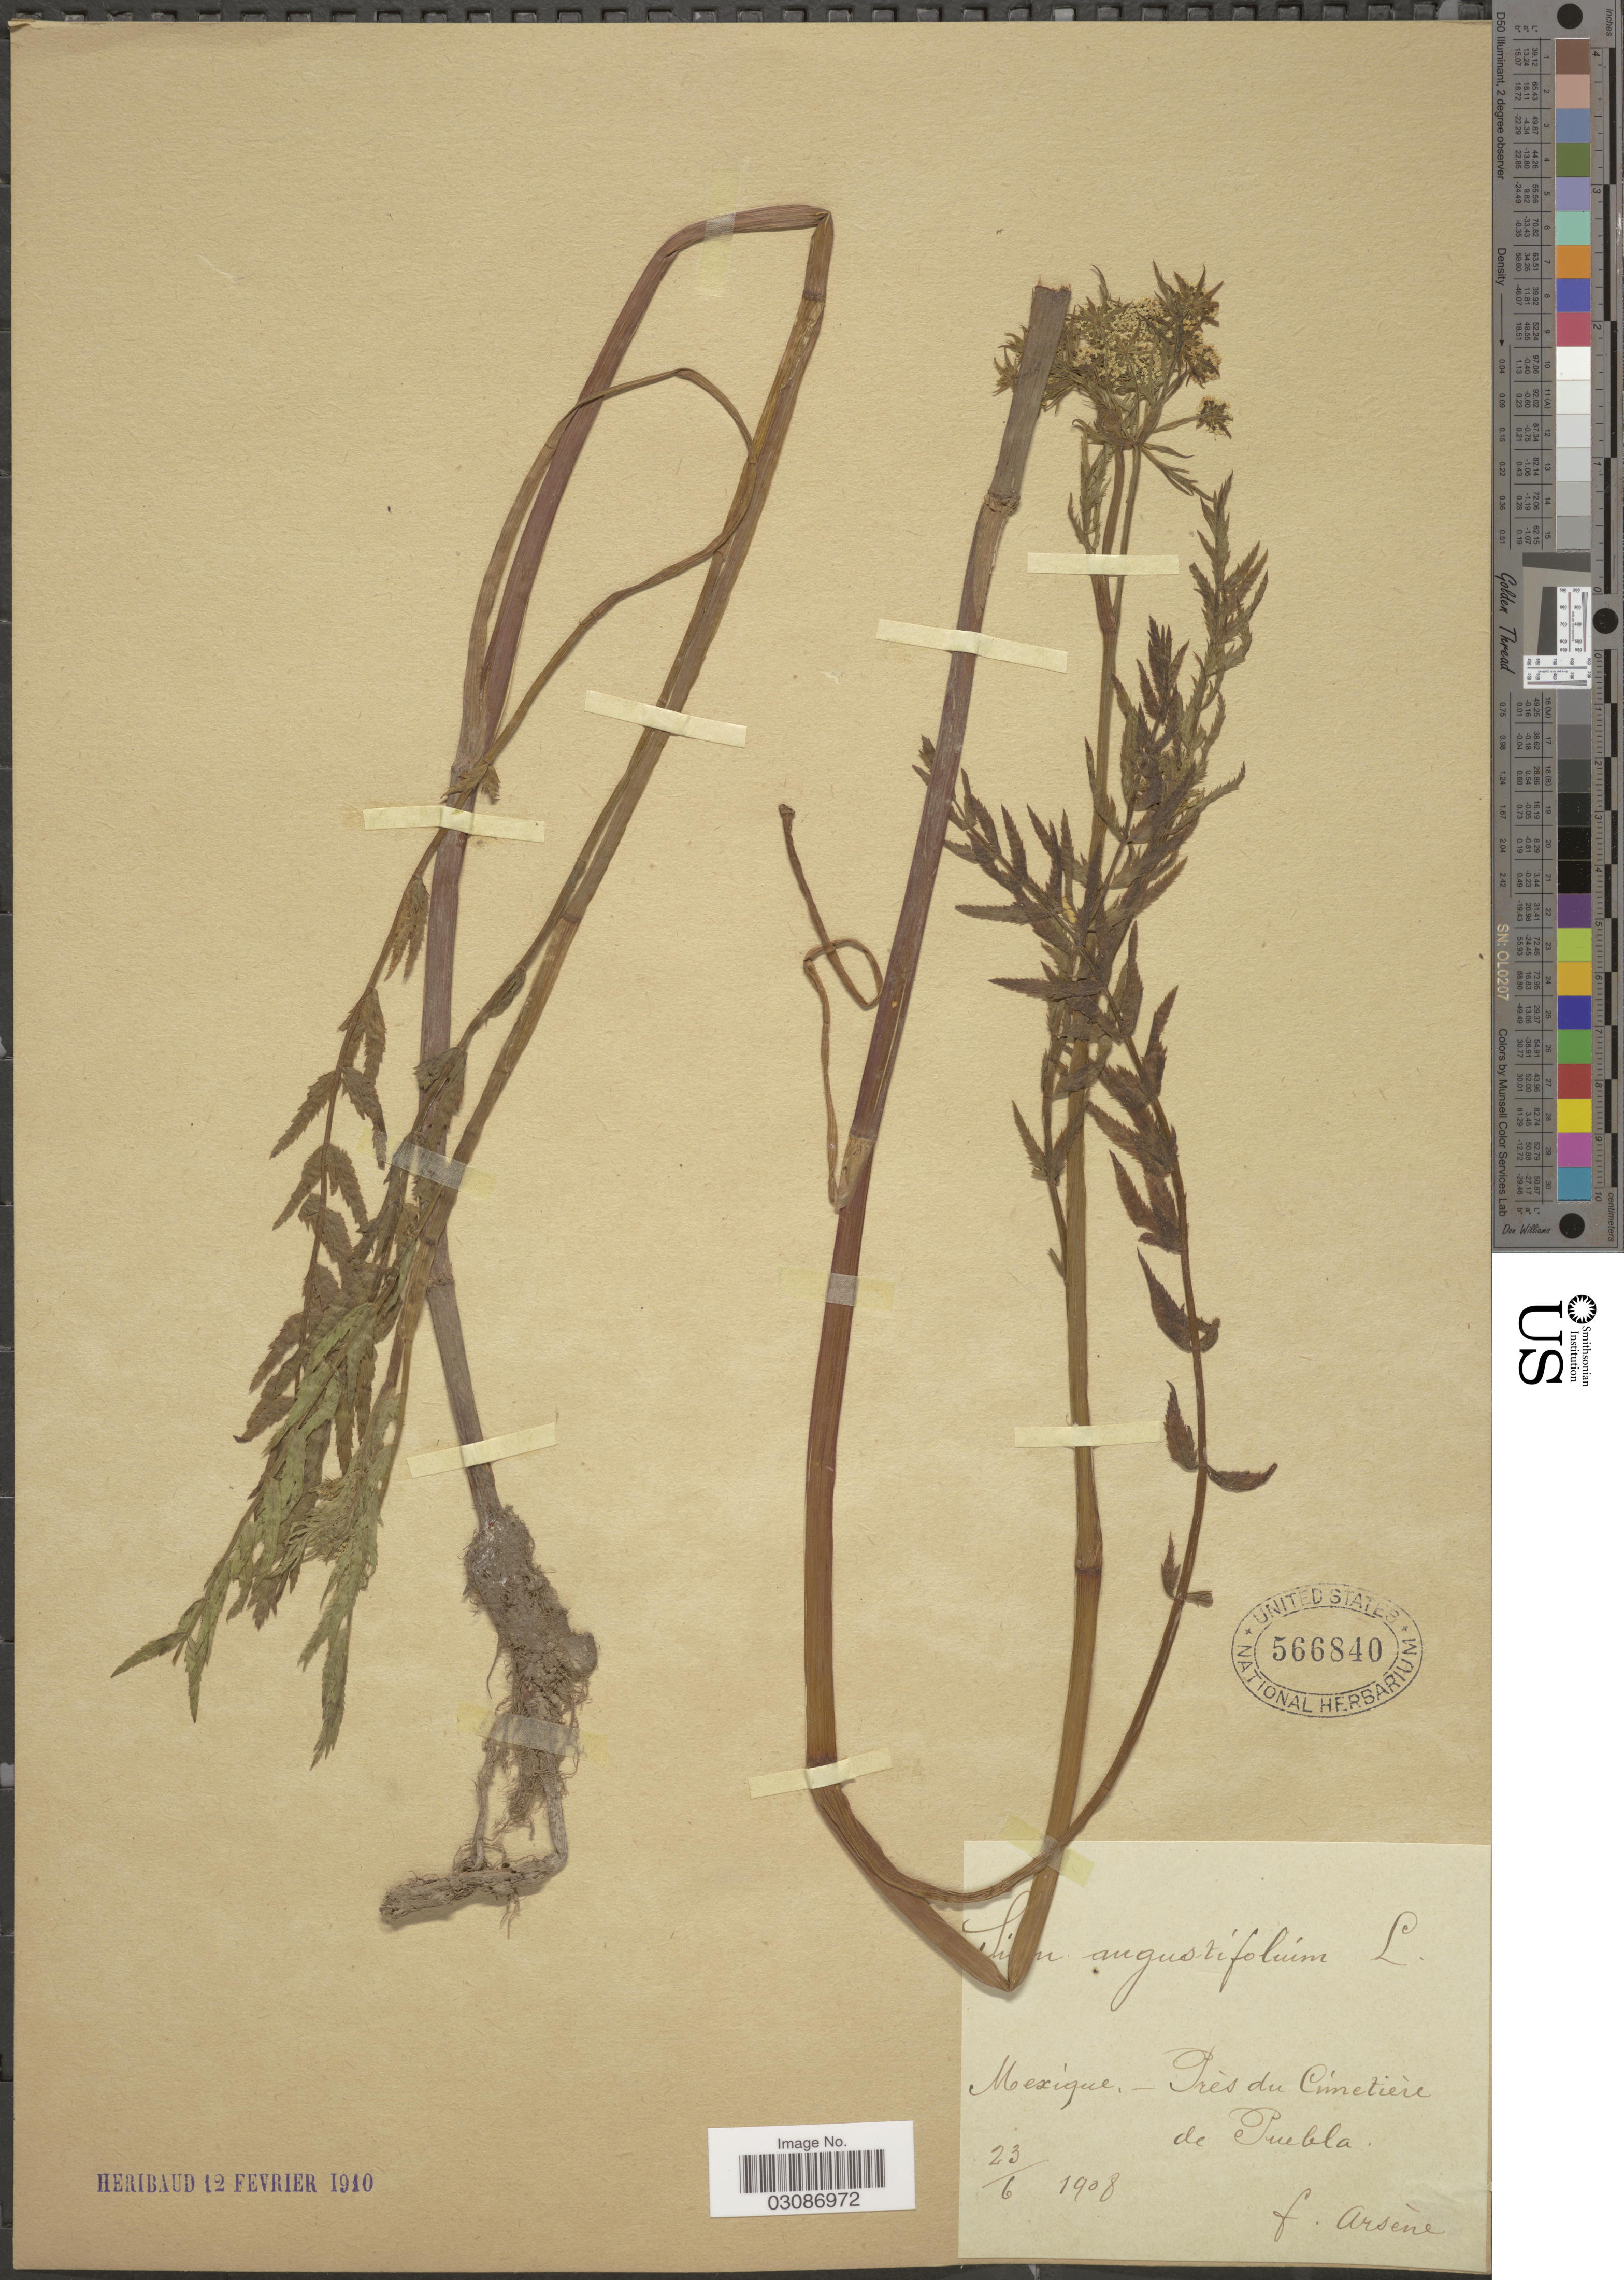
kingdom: Plantae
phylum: Tracheophyta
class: Magnoliopsida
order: Apiales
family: Apiaceae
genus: Berula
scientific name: Berula angustifolia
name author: Mert. & W.D.J. Koch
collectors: F. Arsène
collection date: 1908-06-23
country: Mexico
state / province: Puebla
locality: Prés du Címetiére de Puebla.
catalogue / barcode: US 566840